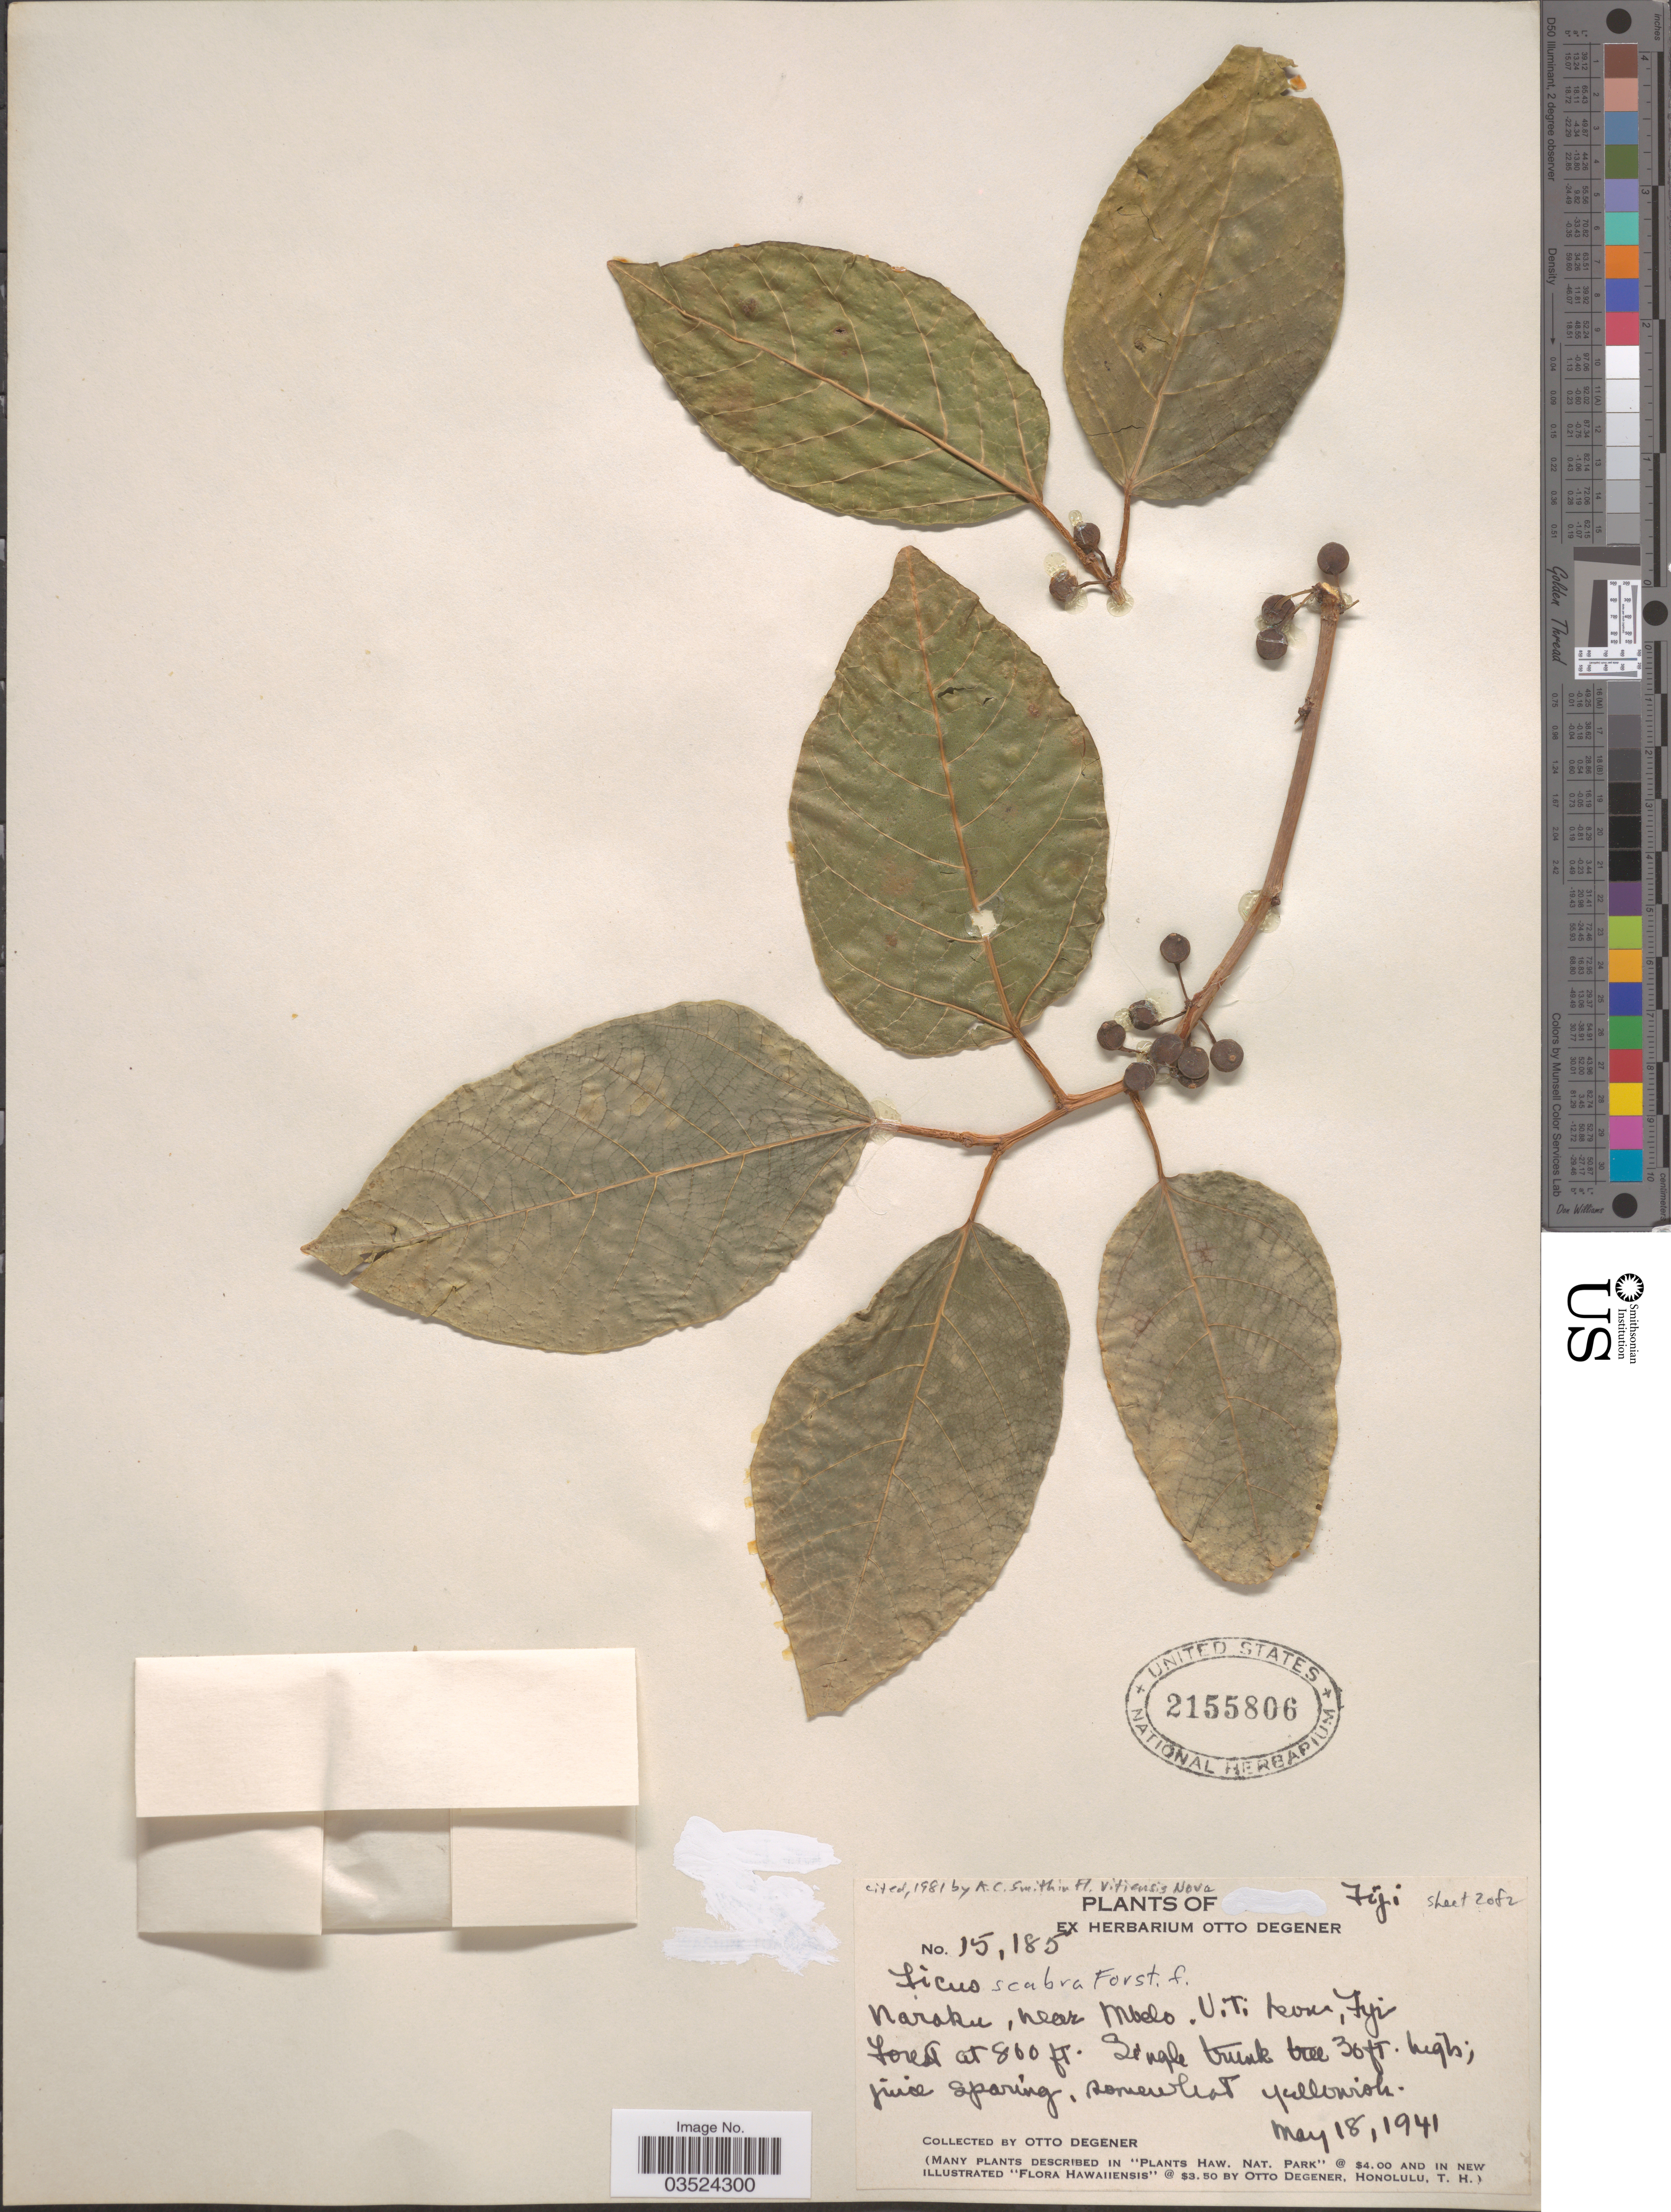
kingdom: Plantae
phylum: Tracheophyta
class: Magnoliopsida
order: Rosales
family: Moraceae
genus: Ficus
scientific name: Ficus scabra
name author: G. Forst.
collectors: O. Degener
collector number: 15185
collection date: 1941-05-18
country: Fiji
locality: Naroku*, ear Mbelo. U.T. !.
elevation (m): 244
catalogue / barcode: US 2155806